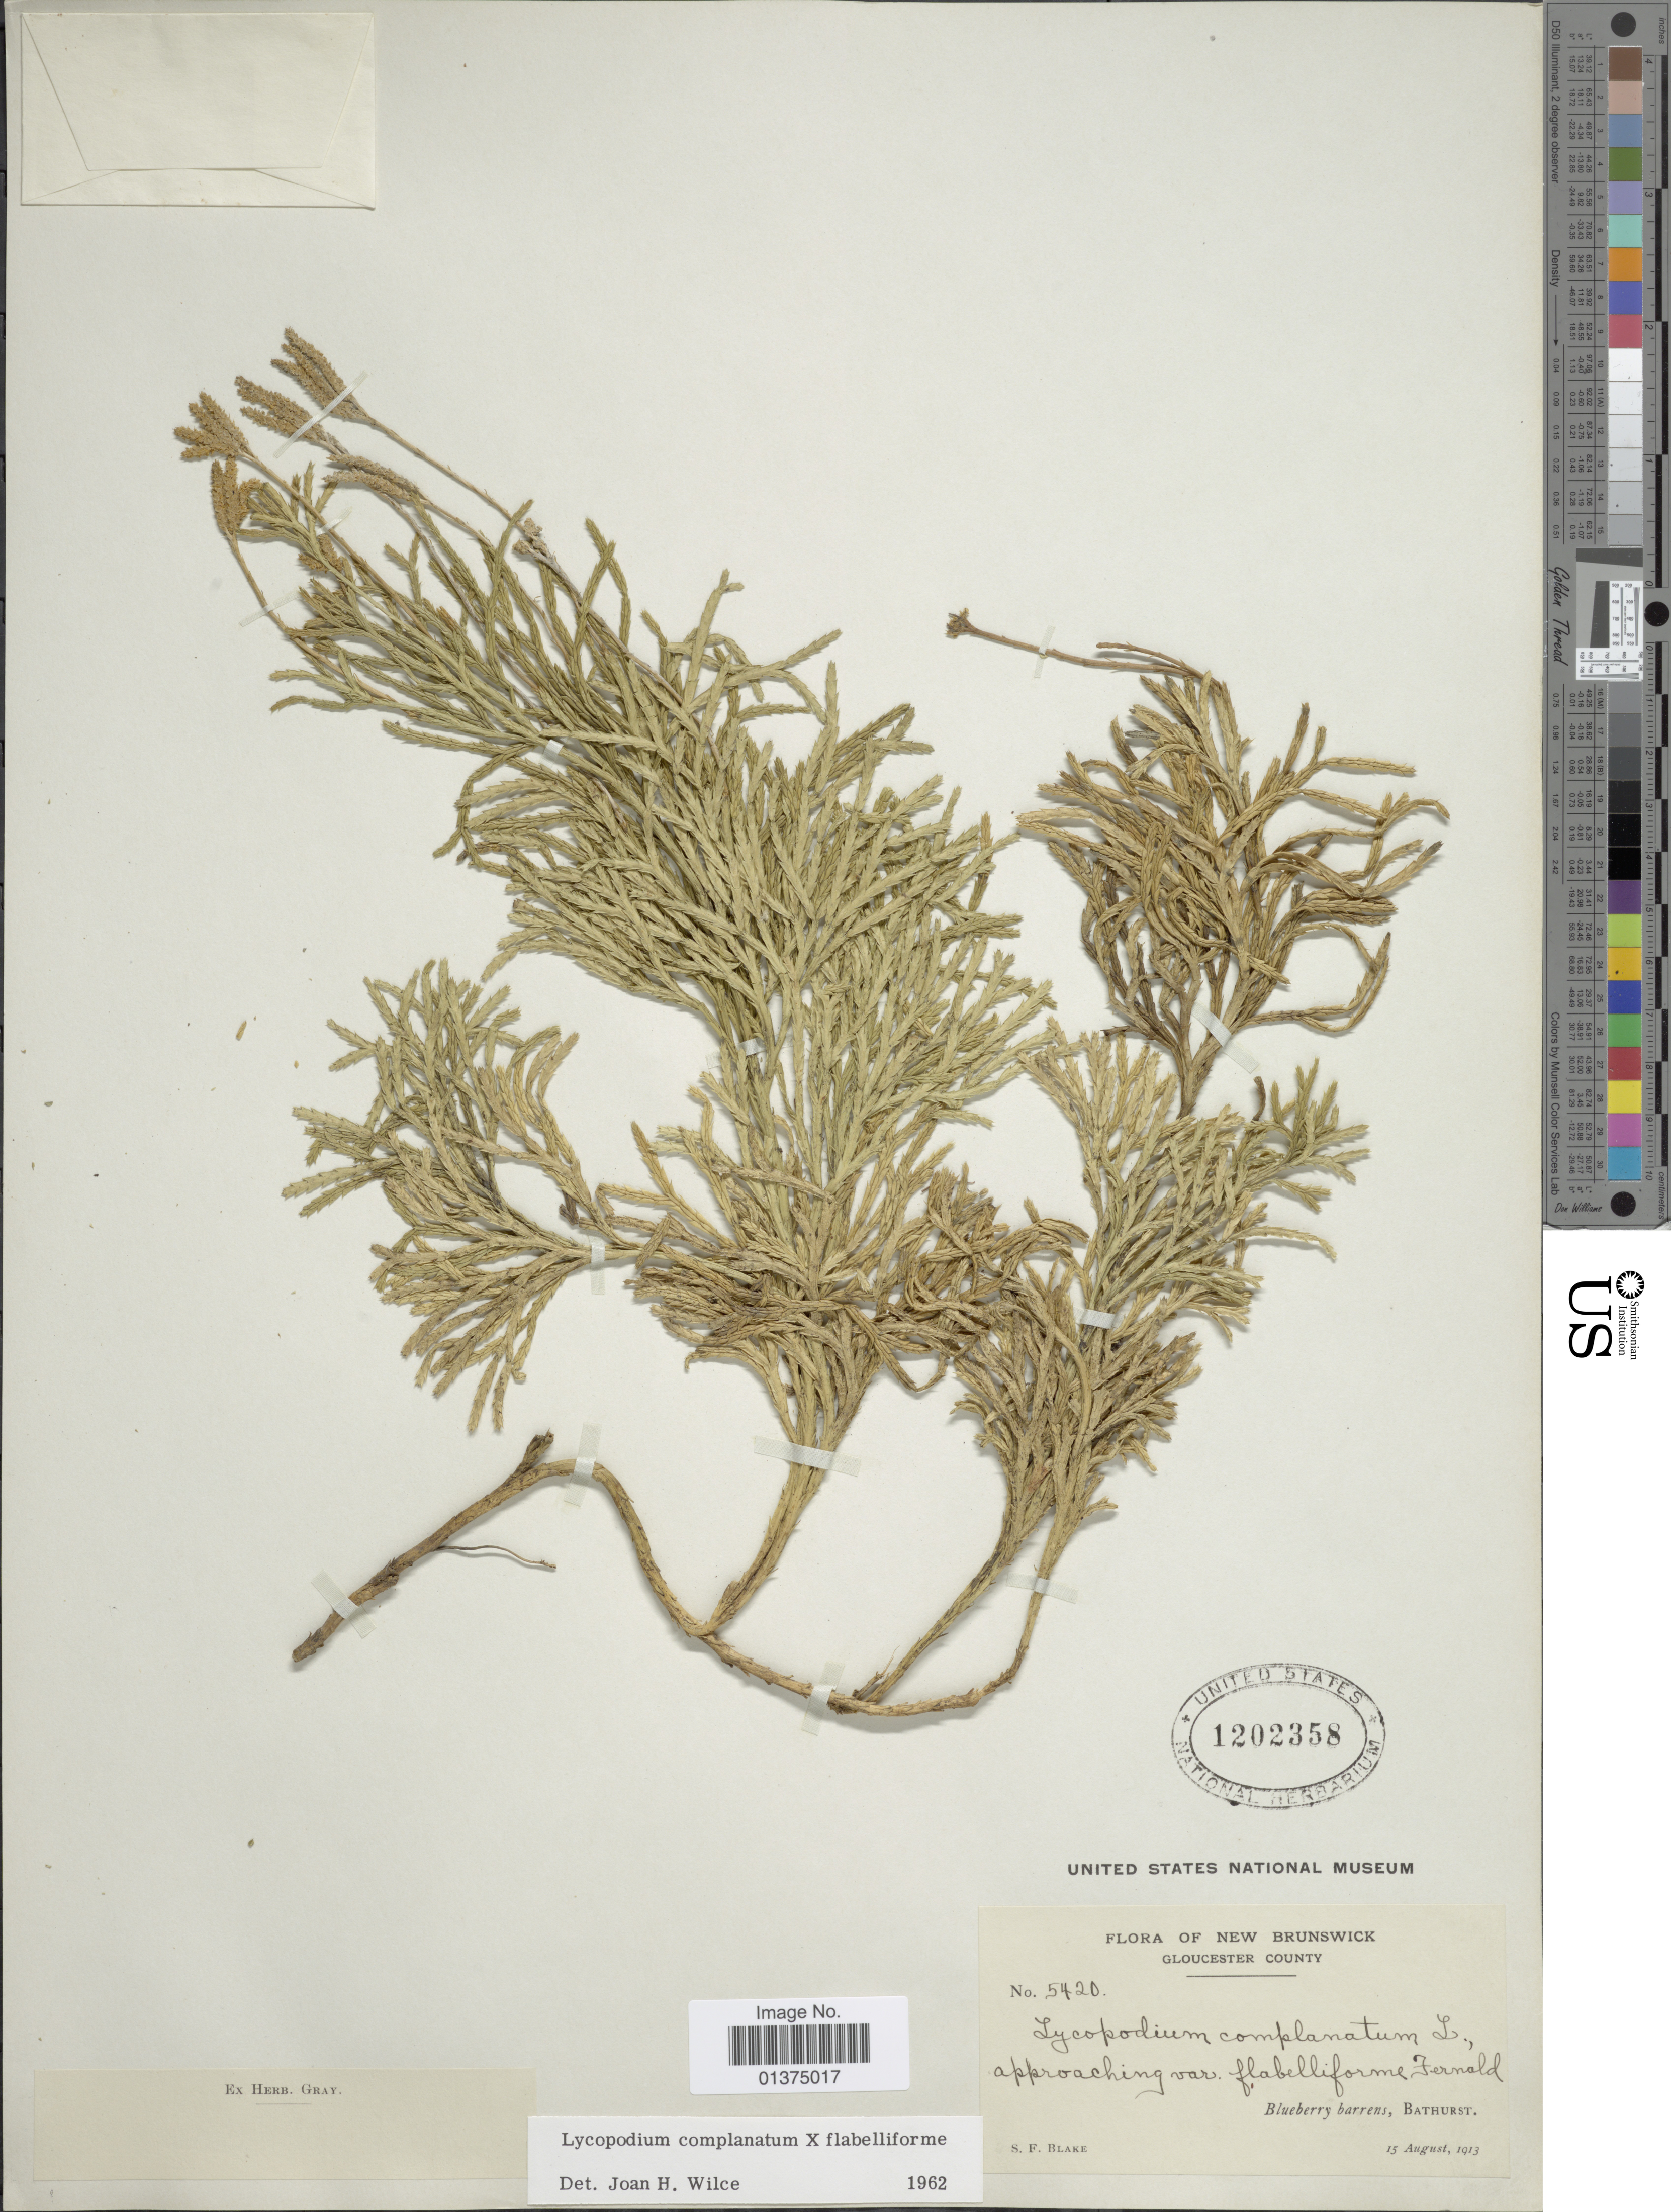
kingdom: Plantae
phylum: Tracheophyta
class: Lycopodiopsida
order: Lycopodiales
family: Lycopodiaceae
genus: Diphasiastrum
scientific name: Diphasiastrum digitatum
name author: (Dill. ex A. Braun) Holub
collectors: S. Blake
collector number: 5420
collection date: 1913-08-15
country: Canada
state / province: New Brunswick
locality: Gloucester County, Blueberry barrens, Bathurst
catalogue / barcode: US 1202358